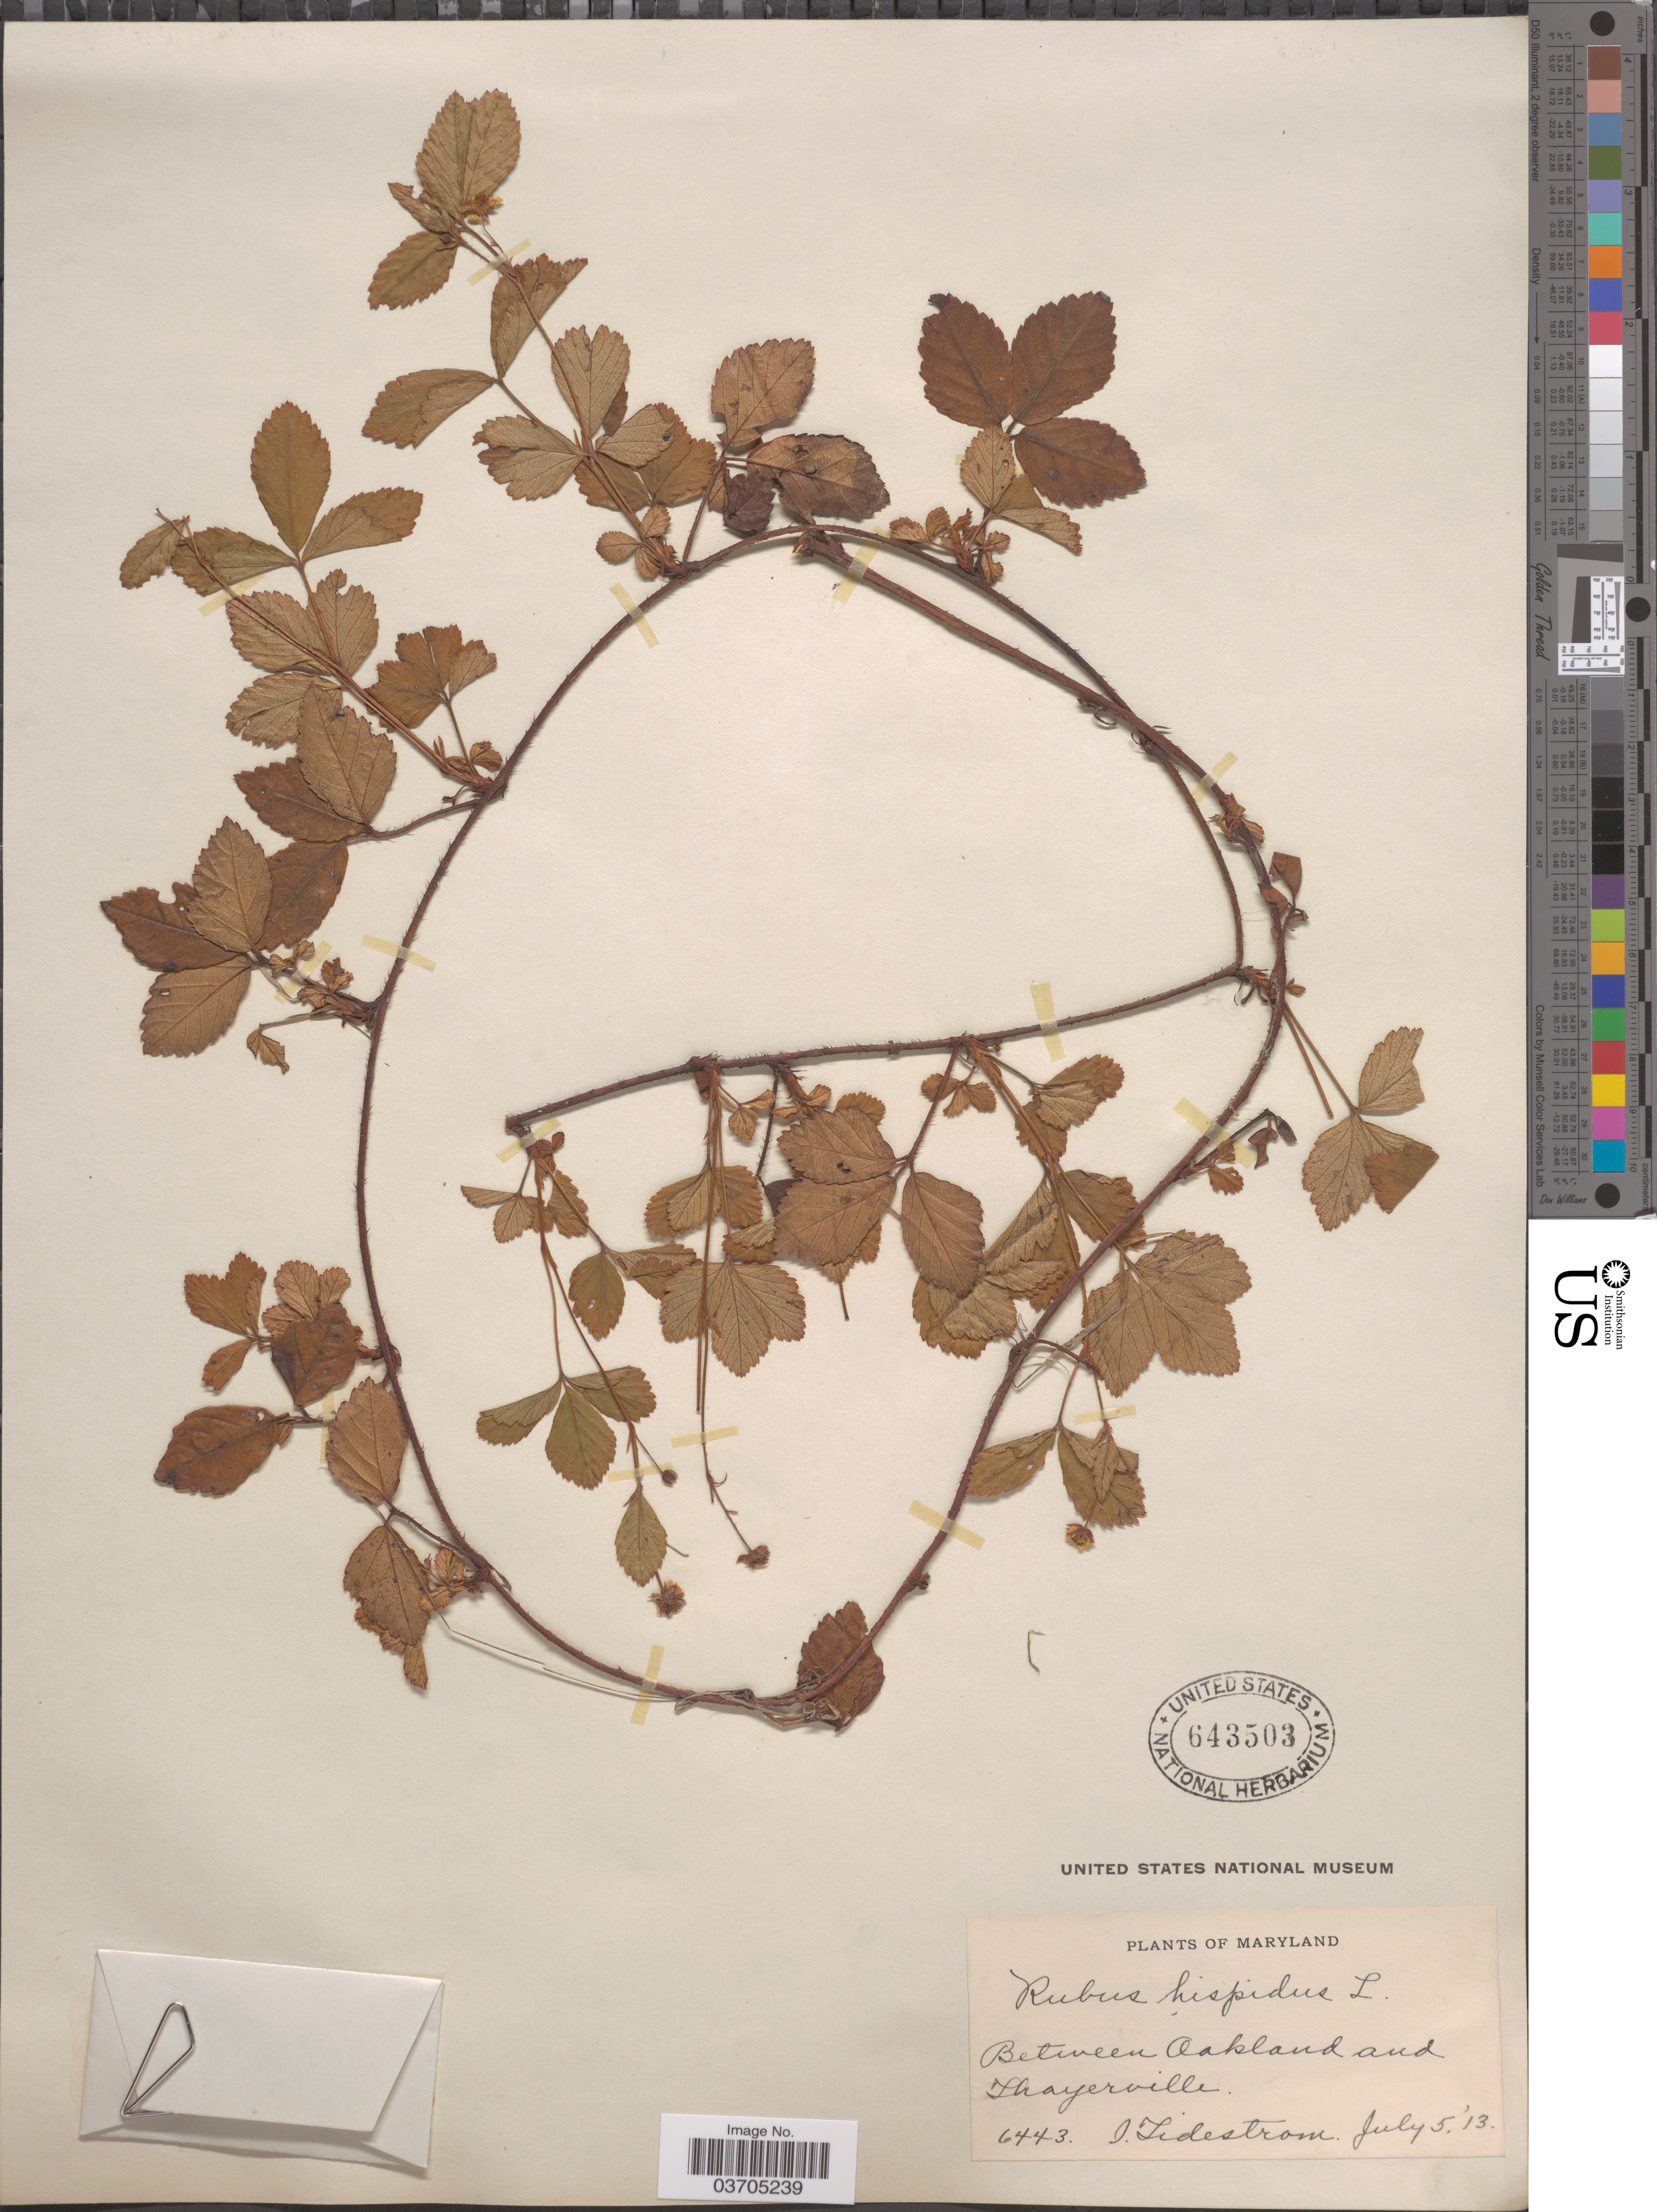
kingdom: Plantae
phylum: Tracheophyta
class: Magnoliopsida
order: Rosales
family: Rosaceae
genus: Rubus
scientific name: Rubus hispidus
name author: L.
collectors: I. F. Tidestrom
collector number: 6443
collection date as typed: Transcribed d/m/y: 5/7/13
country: United States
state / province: Maryland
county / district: Garrett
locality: Between Oakland and Thayerville.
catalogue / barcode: US 643503